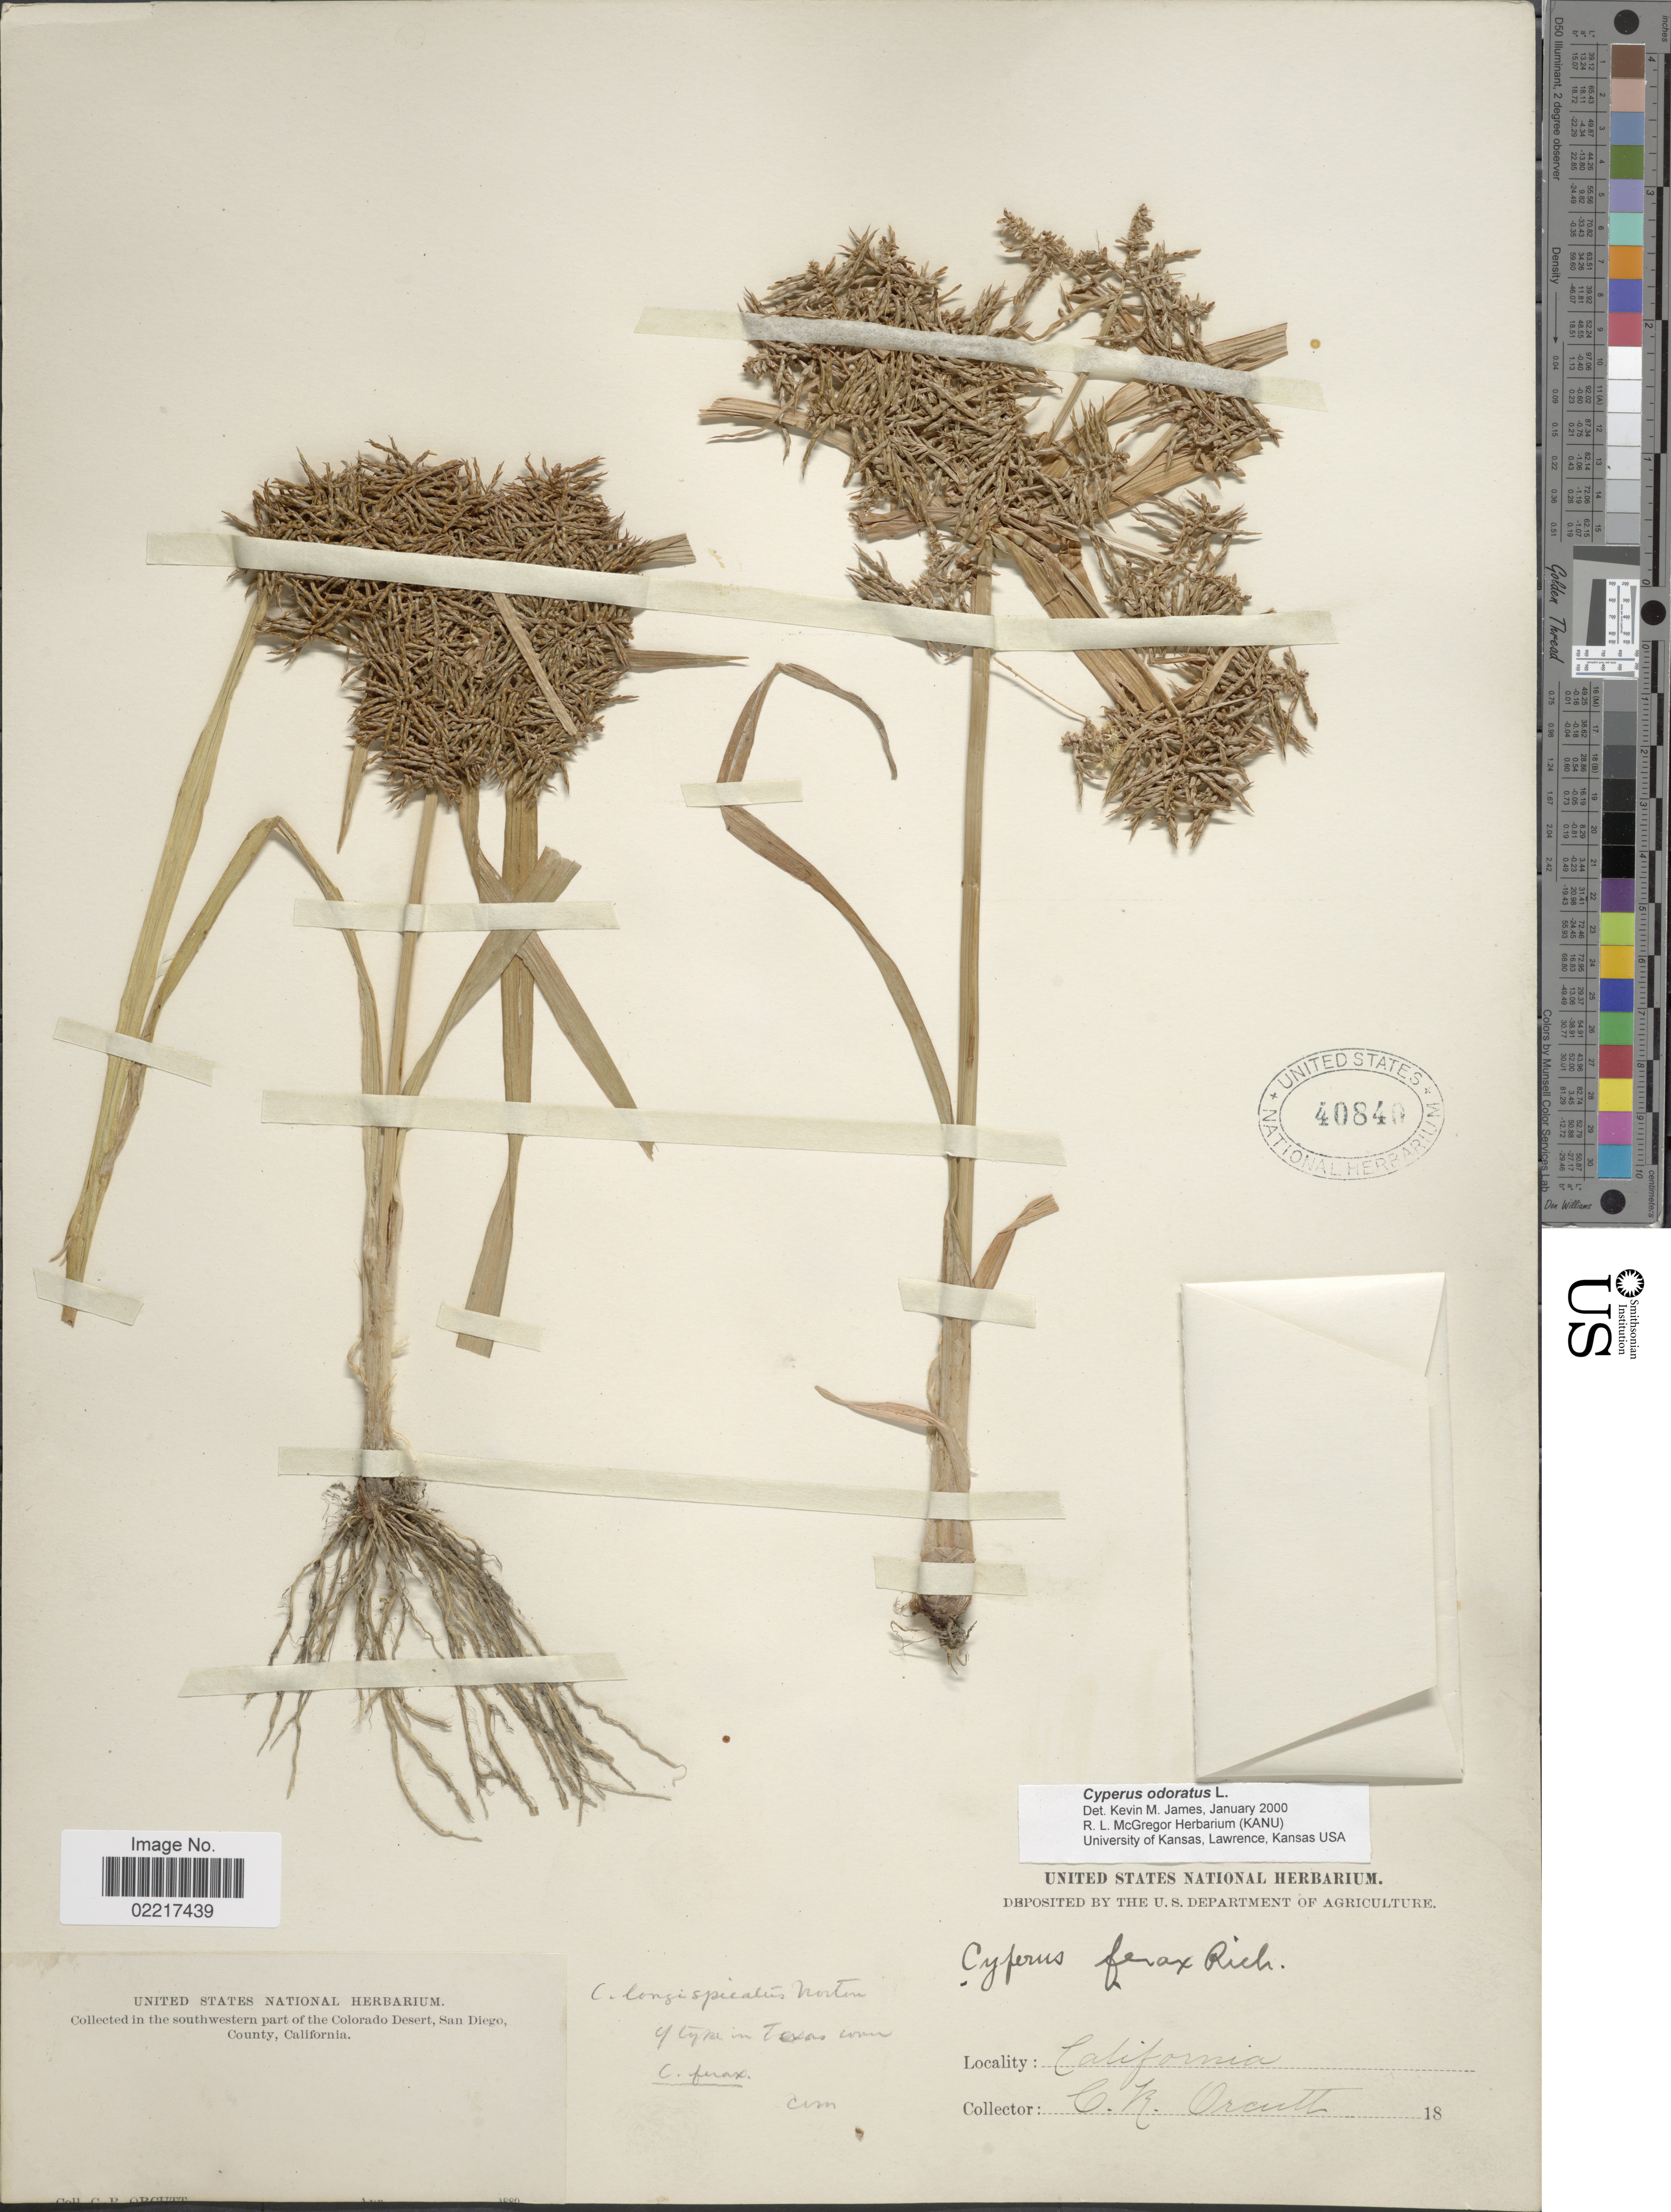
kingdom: Plantae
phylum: Tracheophyta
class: Liliopsida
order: Poales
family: Cyperaceae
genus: Cyperus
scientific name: Cyperus odoratus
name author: L.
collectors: C. R. Orcutt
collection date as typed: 18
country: United States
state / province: California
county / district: San Diego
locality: In the Southwestern part of the Colorado Desert, San Diego County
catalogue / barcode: US 40840